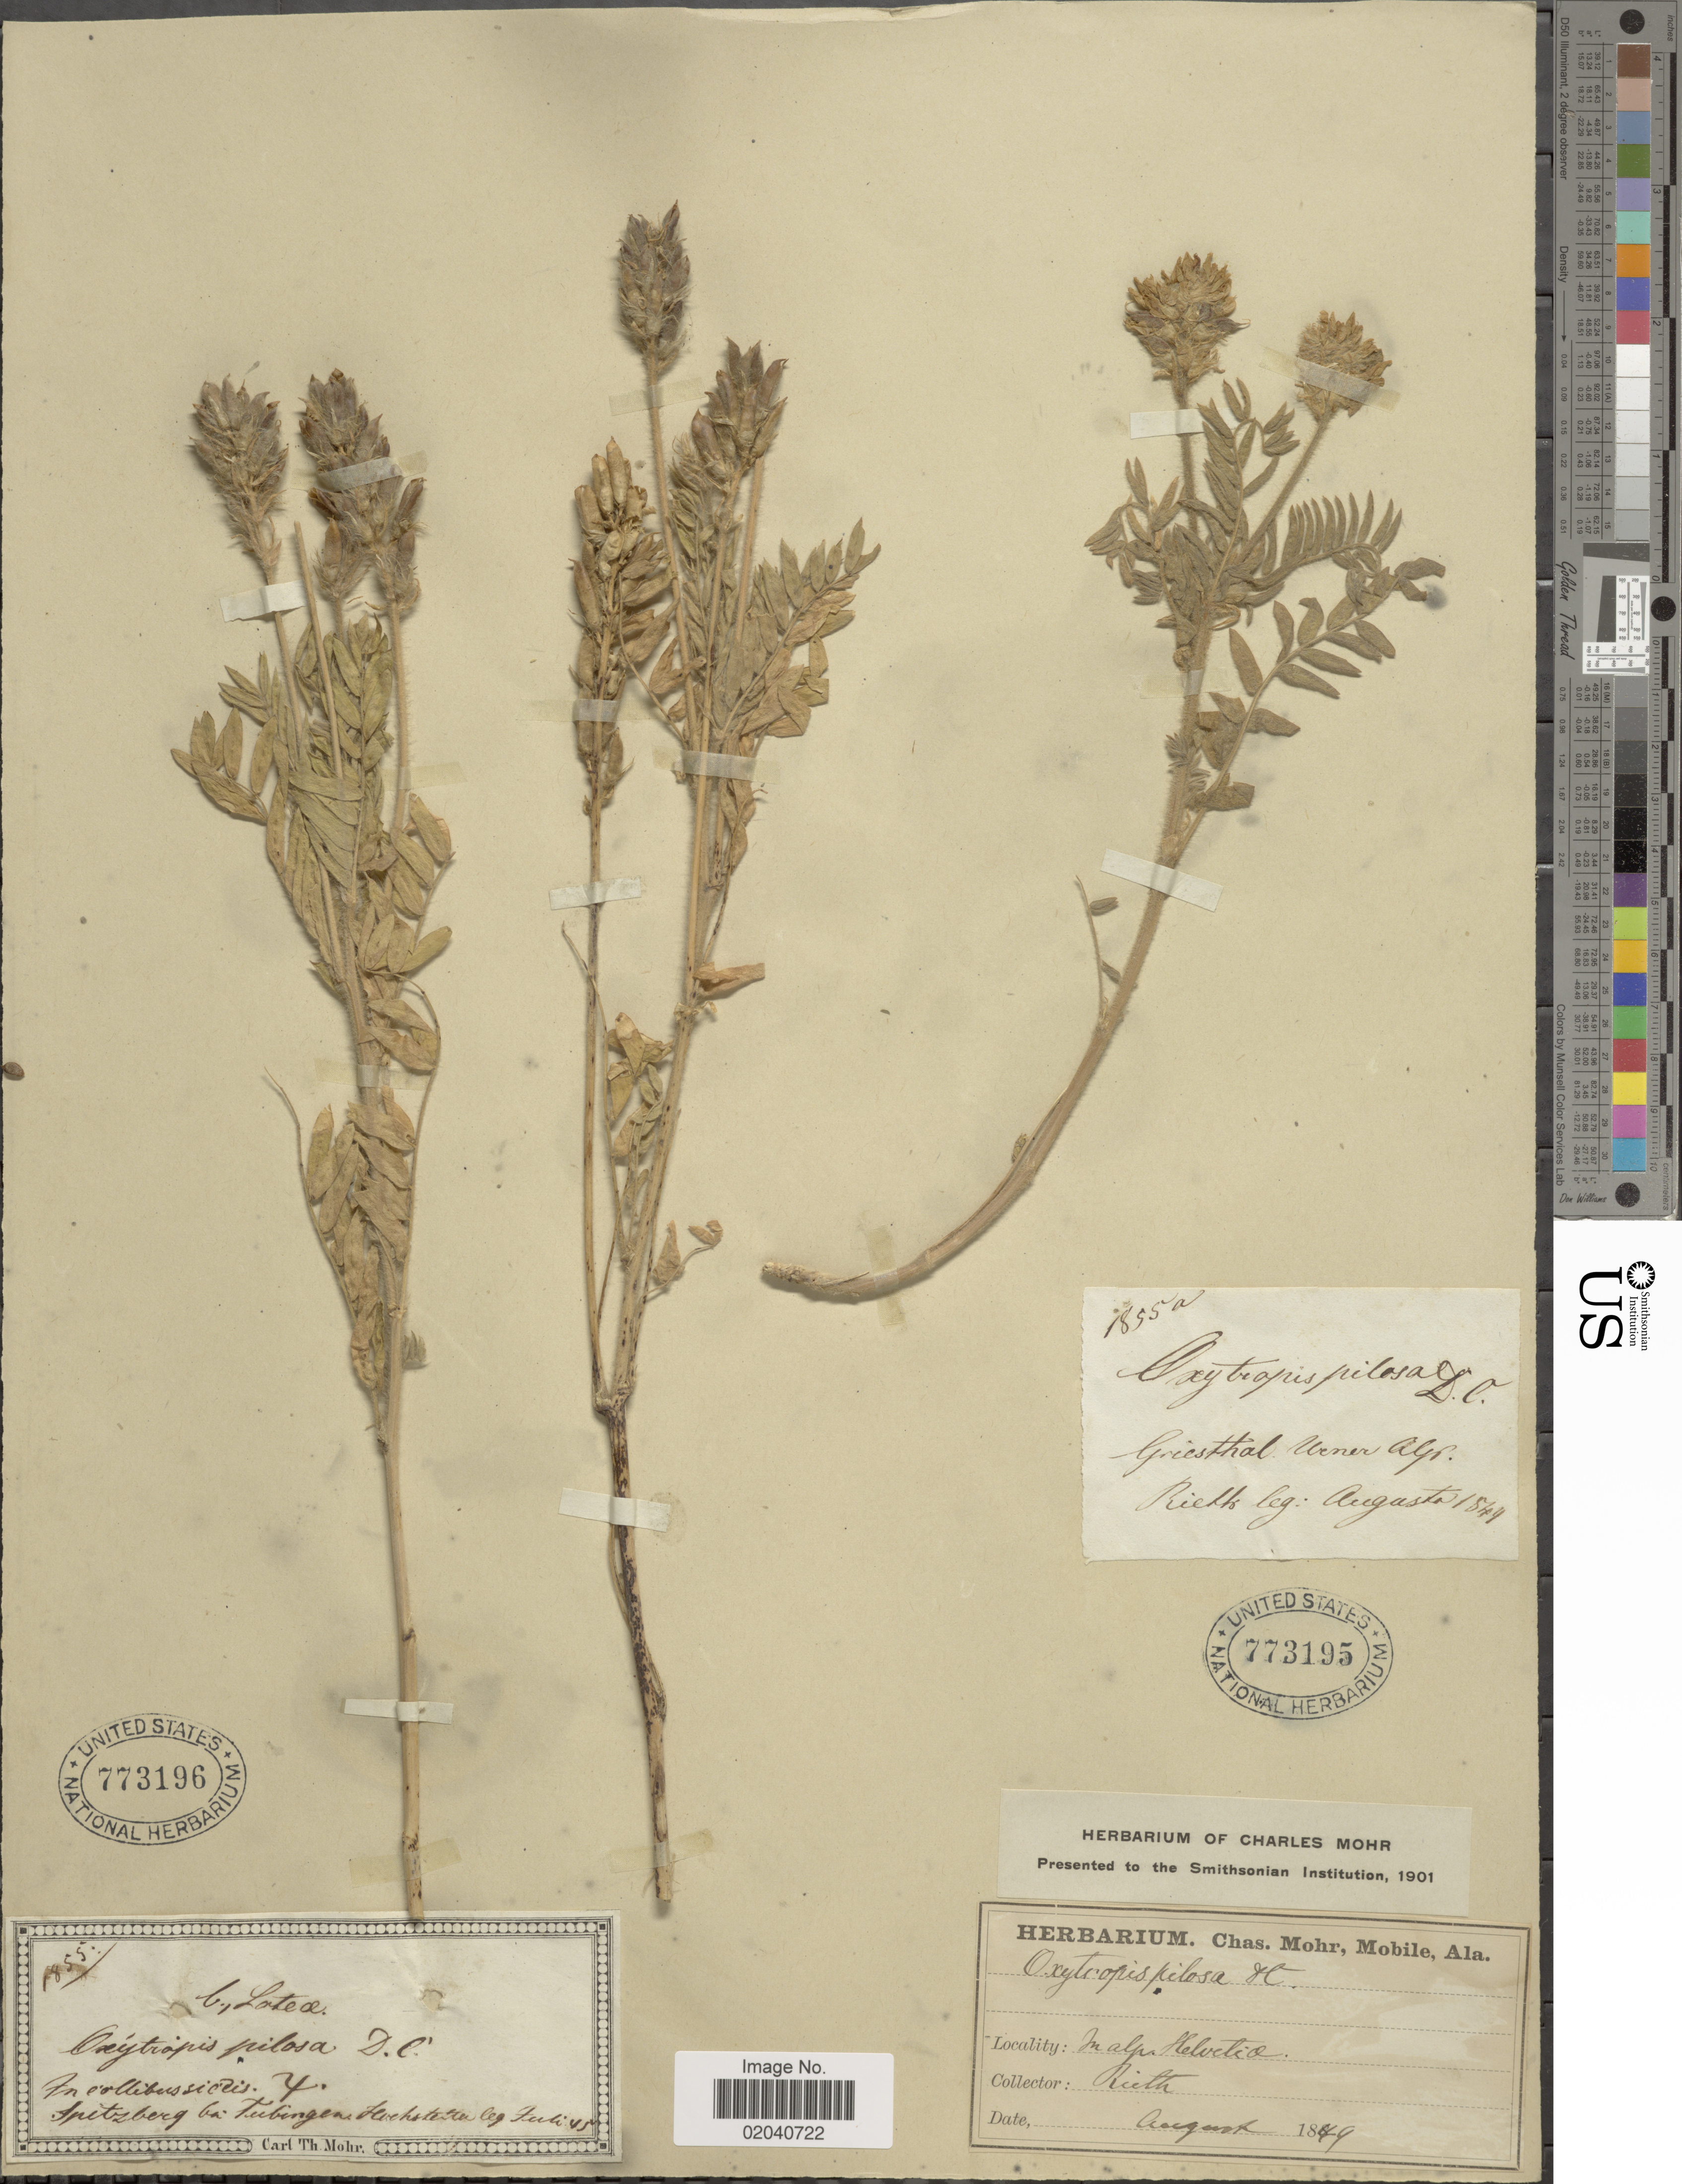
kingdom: Plantae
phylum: Tracheophyta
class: Magnoliopsida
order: Fabales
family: Fabaceae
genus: Oxytropis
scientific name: Oxytropis pilosa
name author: (L.) DC.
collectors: -. Hochstetter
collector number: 1855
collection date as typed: Transcribed d/m/y: /7/45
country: Germany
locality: In collibus siccis y Spitzberg bai Tubingen [interpreted]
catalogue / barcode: US 773196